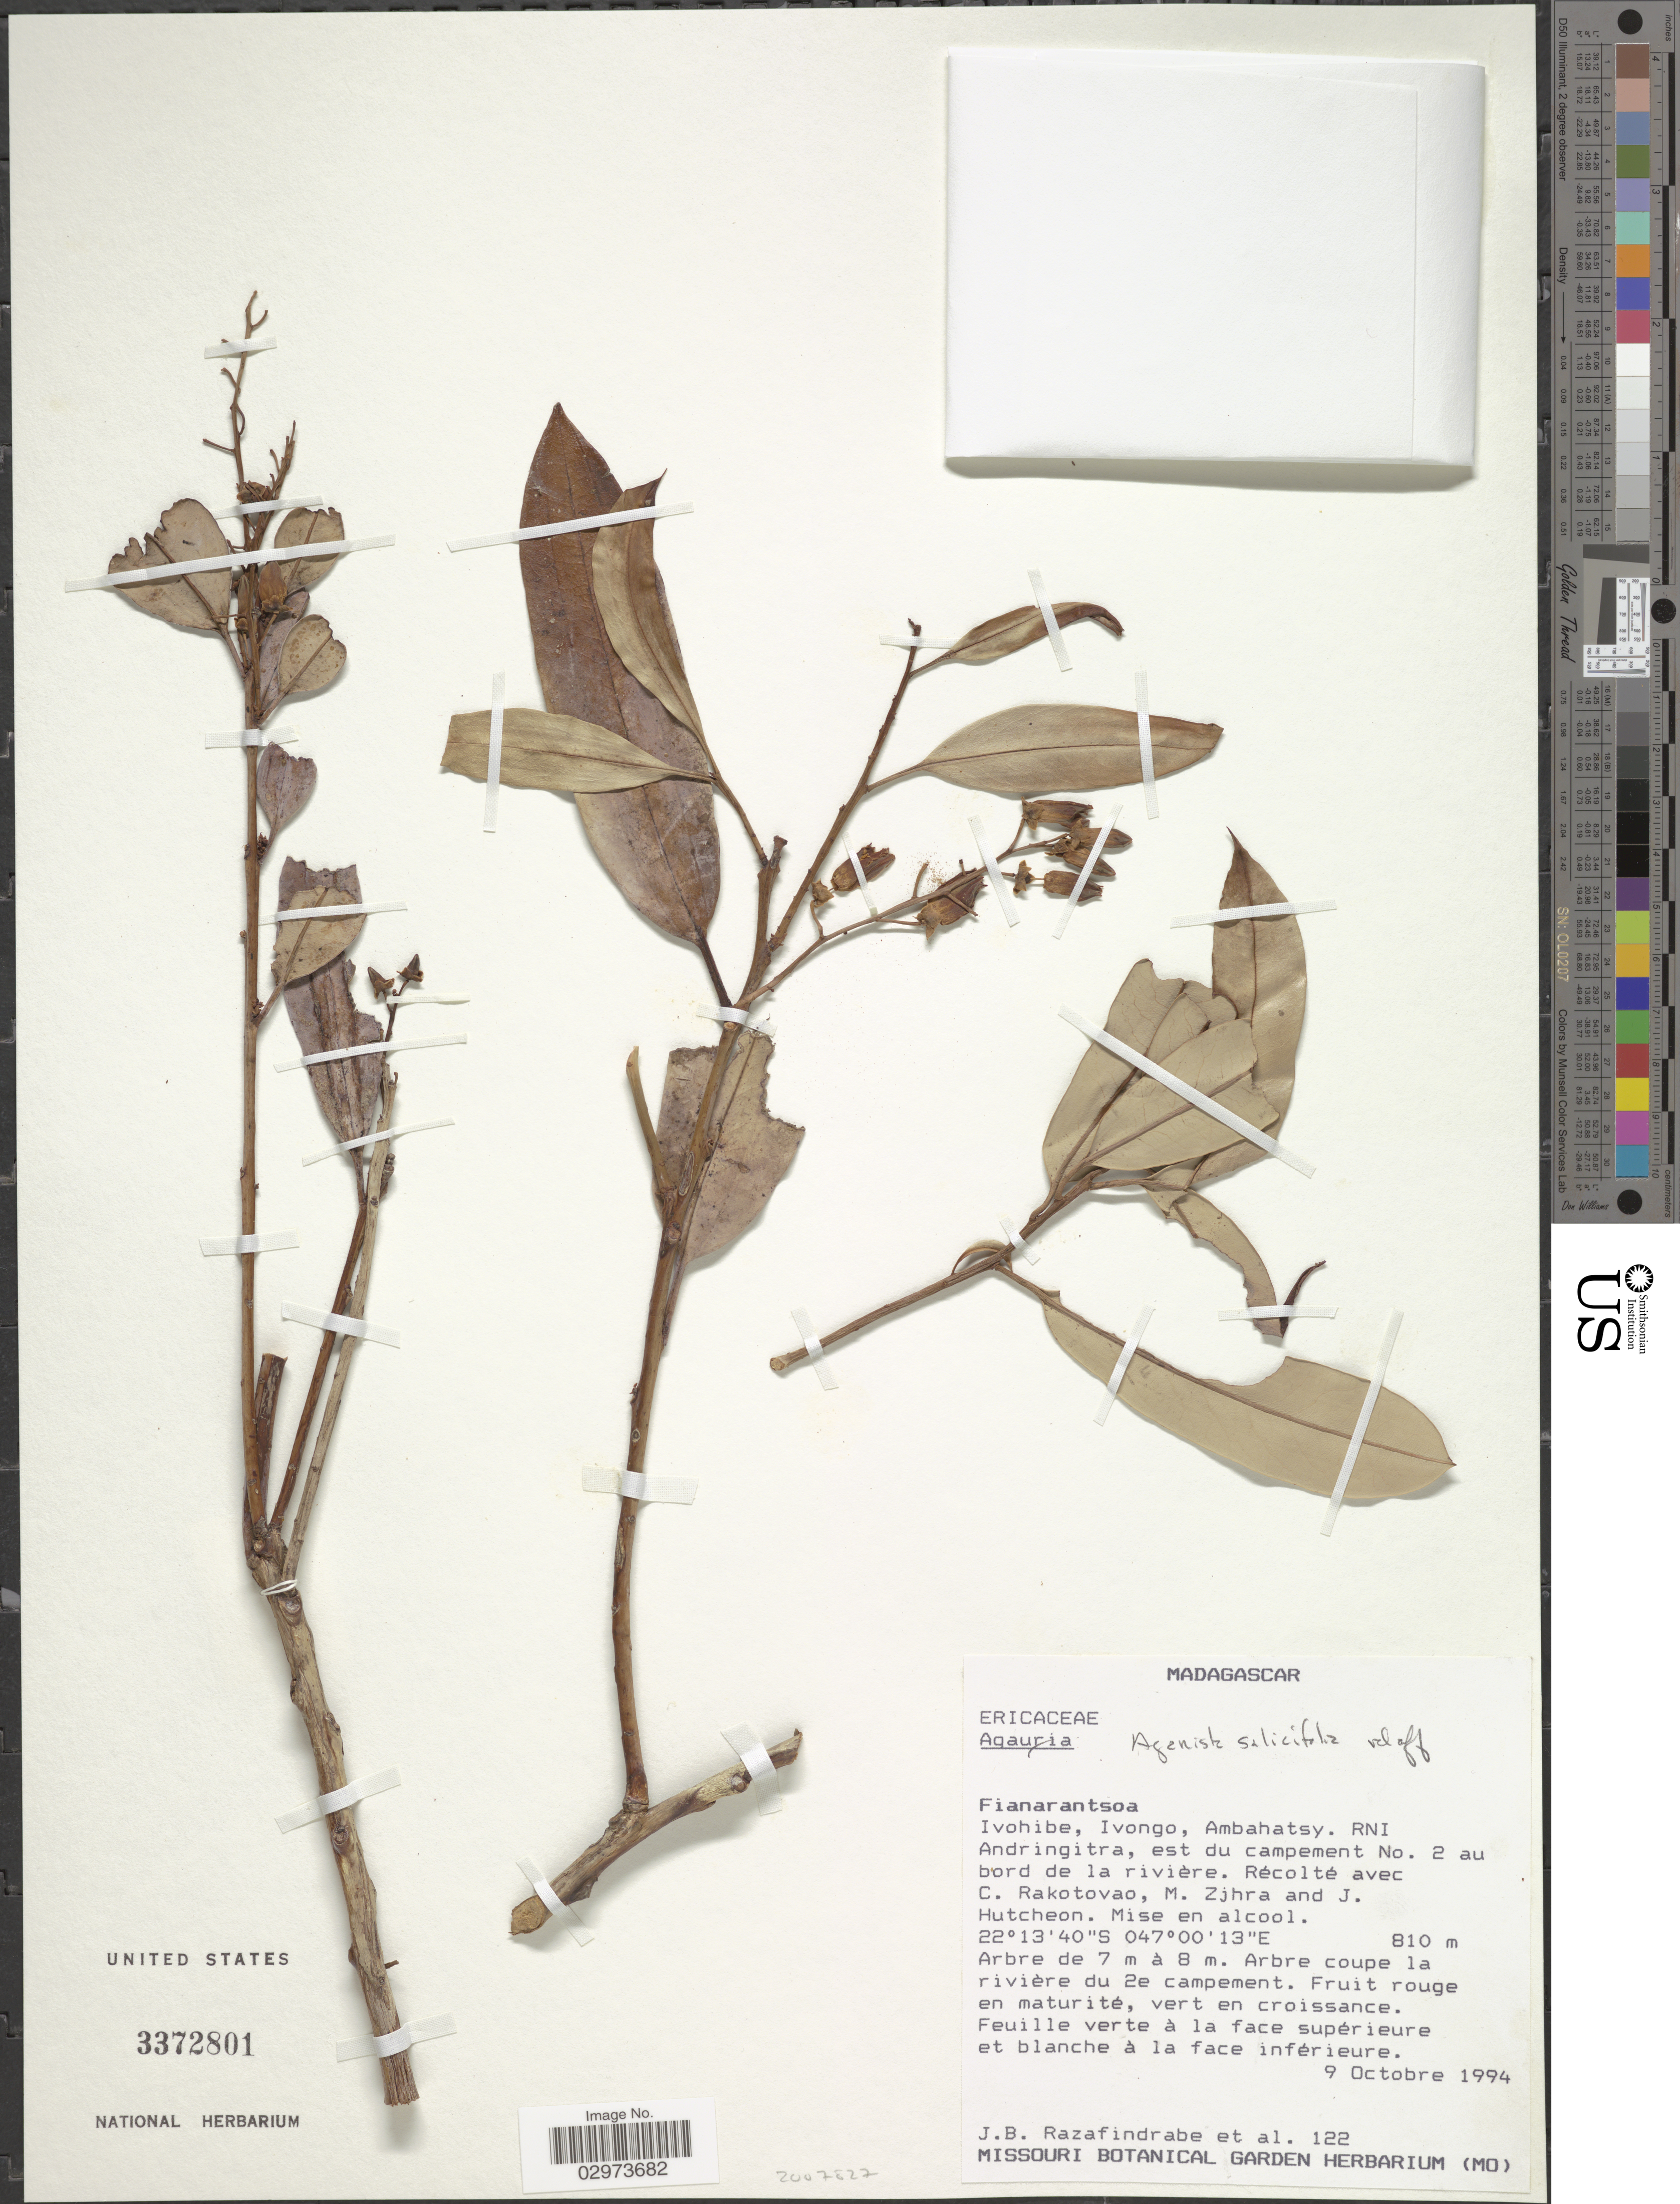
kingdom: Plantae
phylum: Tracheophyta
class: Magnoliopsida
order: Ericales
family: Ericaceae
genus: Agarista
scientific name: Agarista salicifolia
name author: (Lam.) G. Don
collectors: J. Razafindrabe, C. Rakotovao, M. Zjhra & J. Hutcheon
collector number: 122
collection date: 1994-10-09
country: Madagascar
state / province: Ihorombe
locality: Ivohibe, Ivongo, Ambahatsy. RNI Andringitra, est du campement No. 2 au bord de la rivière.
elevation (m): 810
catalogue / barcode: US 3372801